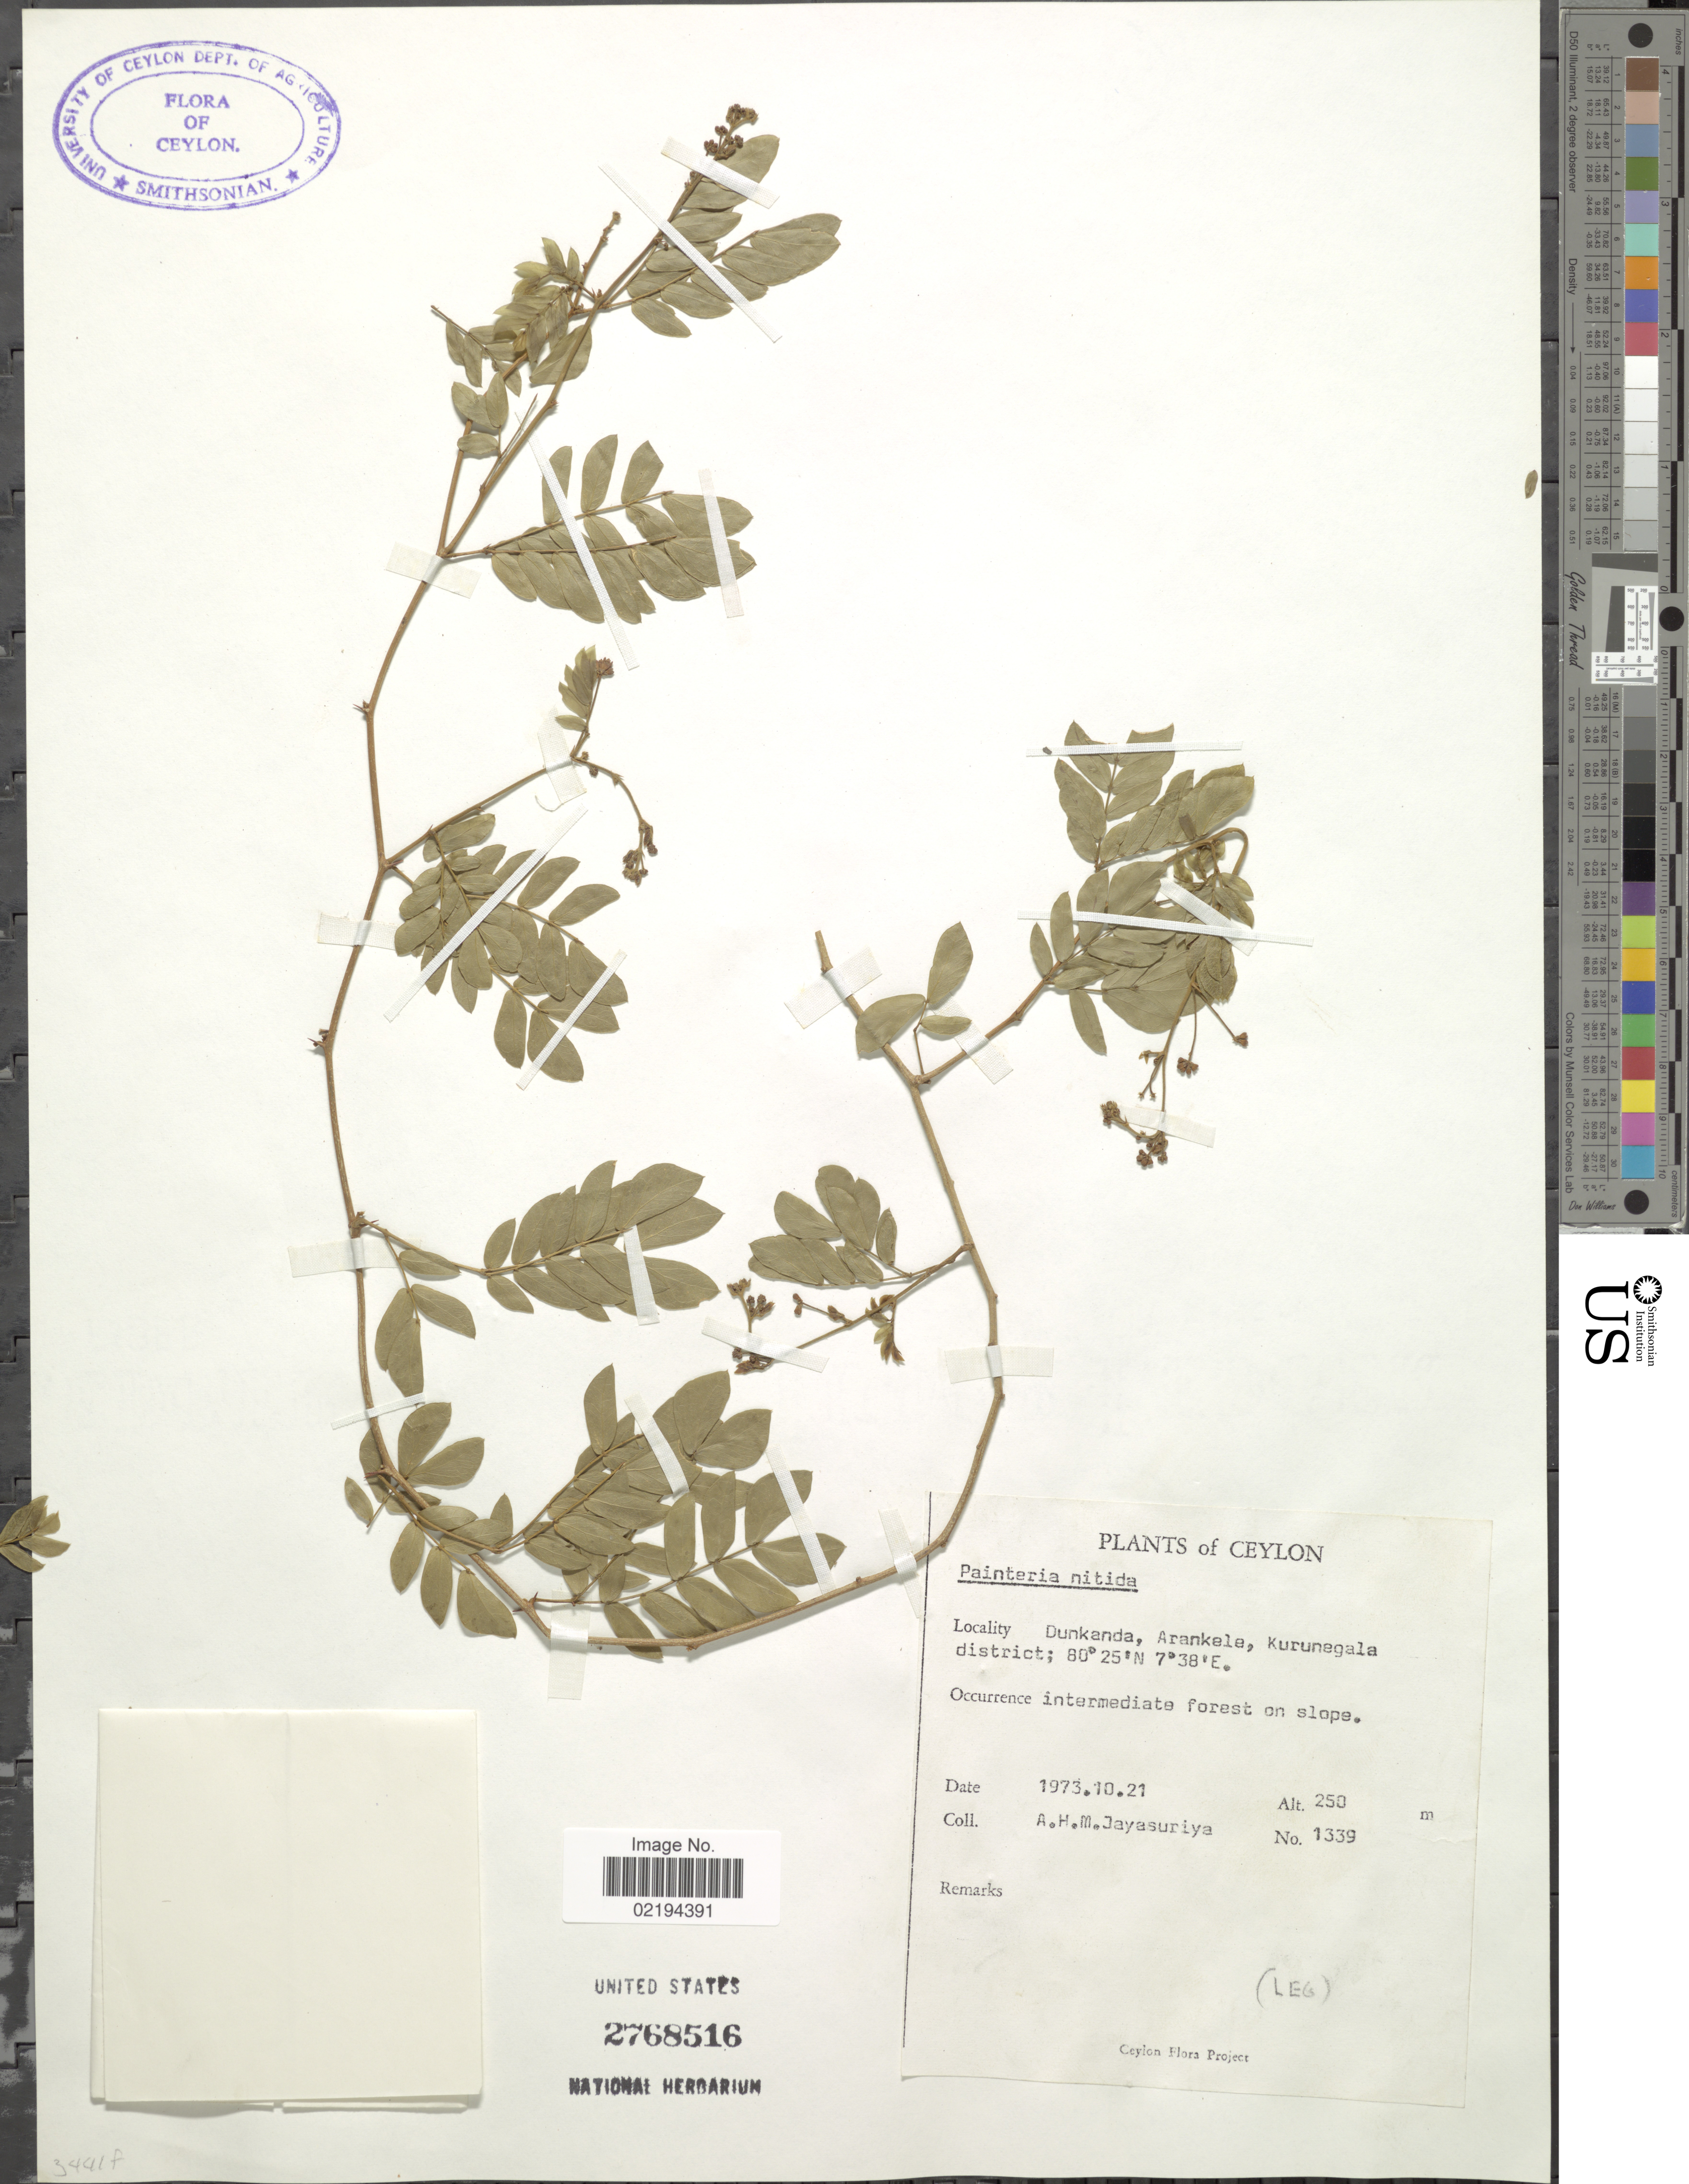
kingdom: Plantae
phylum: Tracheophyta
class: Magnoliopsida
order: Fabales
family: Fabaceae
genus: Thailentadopsis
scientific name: Thailentadopsis nitida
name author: (Vahl) G.P. Lewis & Schrire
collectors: A. H. Jayasuriya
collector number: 1339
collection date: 1973-10-21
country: Sri Lanka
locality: Ceylon, Dunkanda, Arankele, Kurunegala district, intermediate forest on slope.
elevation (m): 250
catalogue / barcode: US 2768516